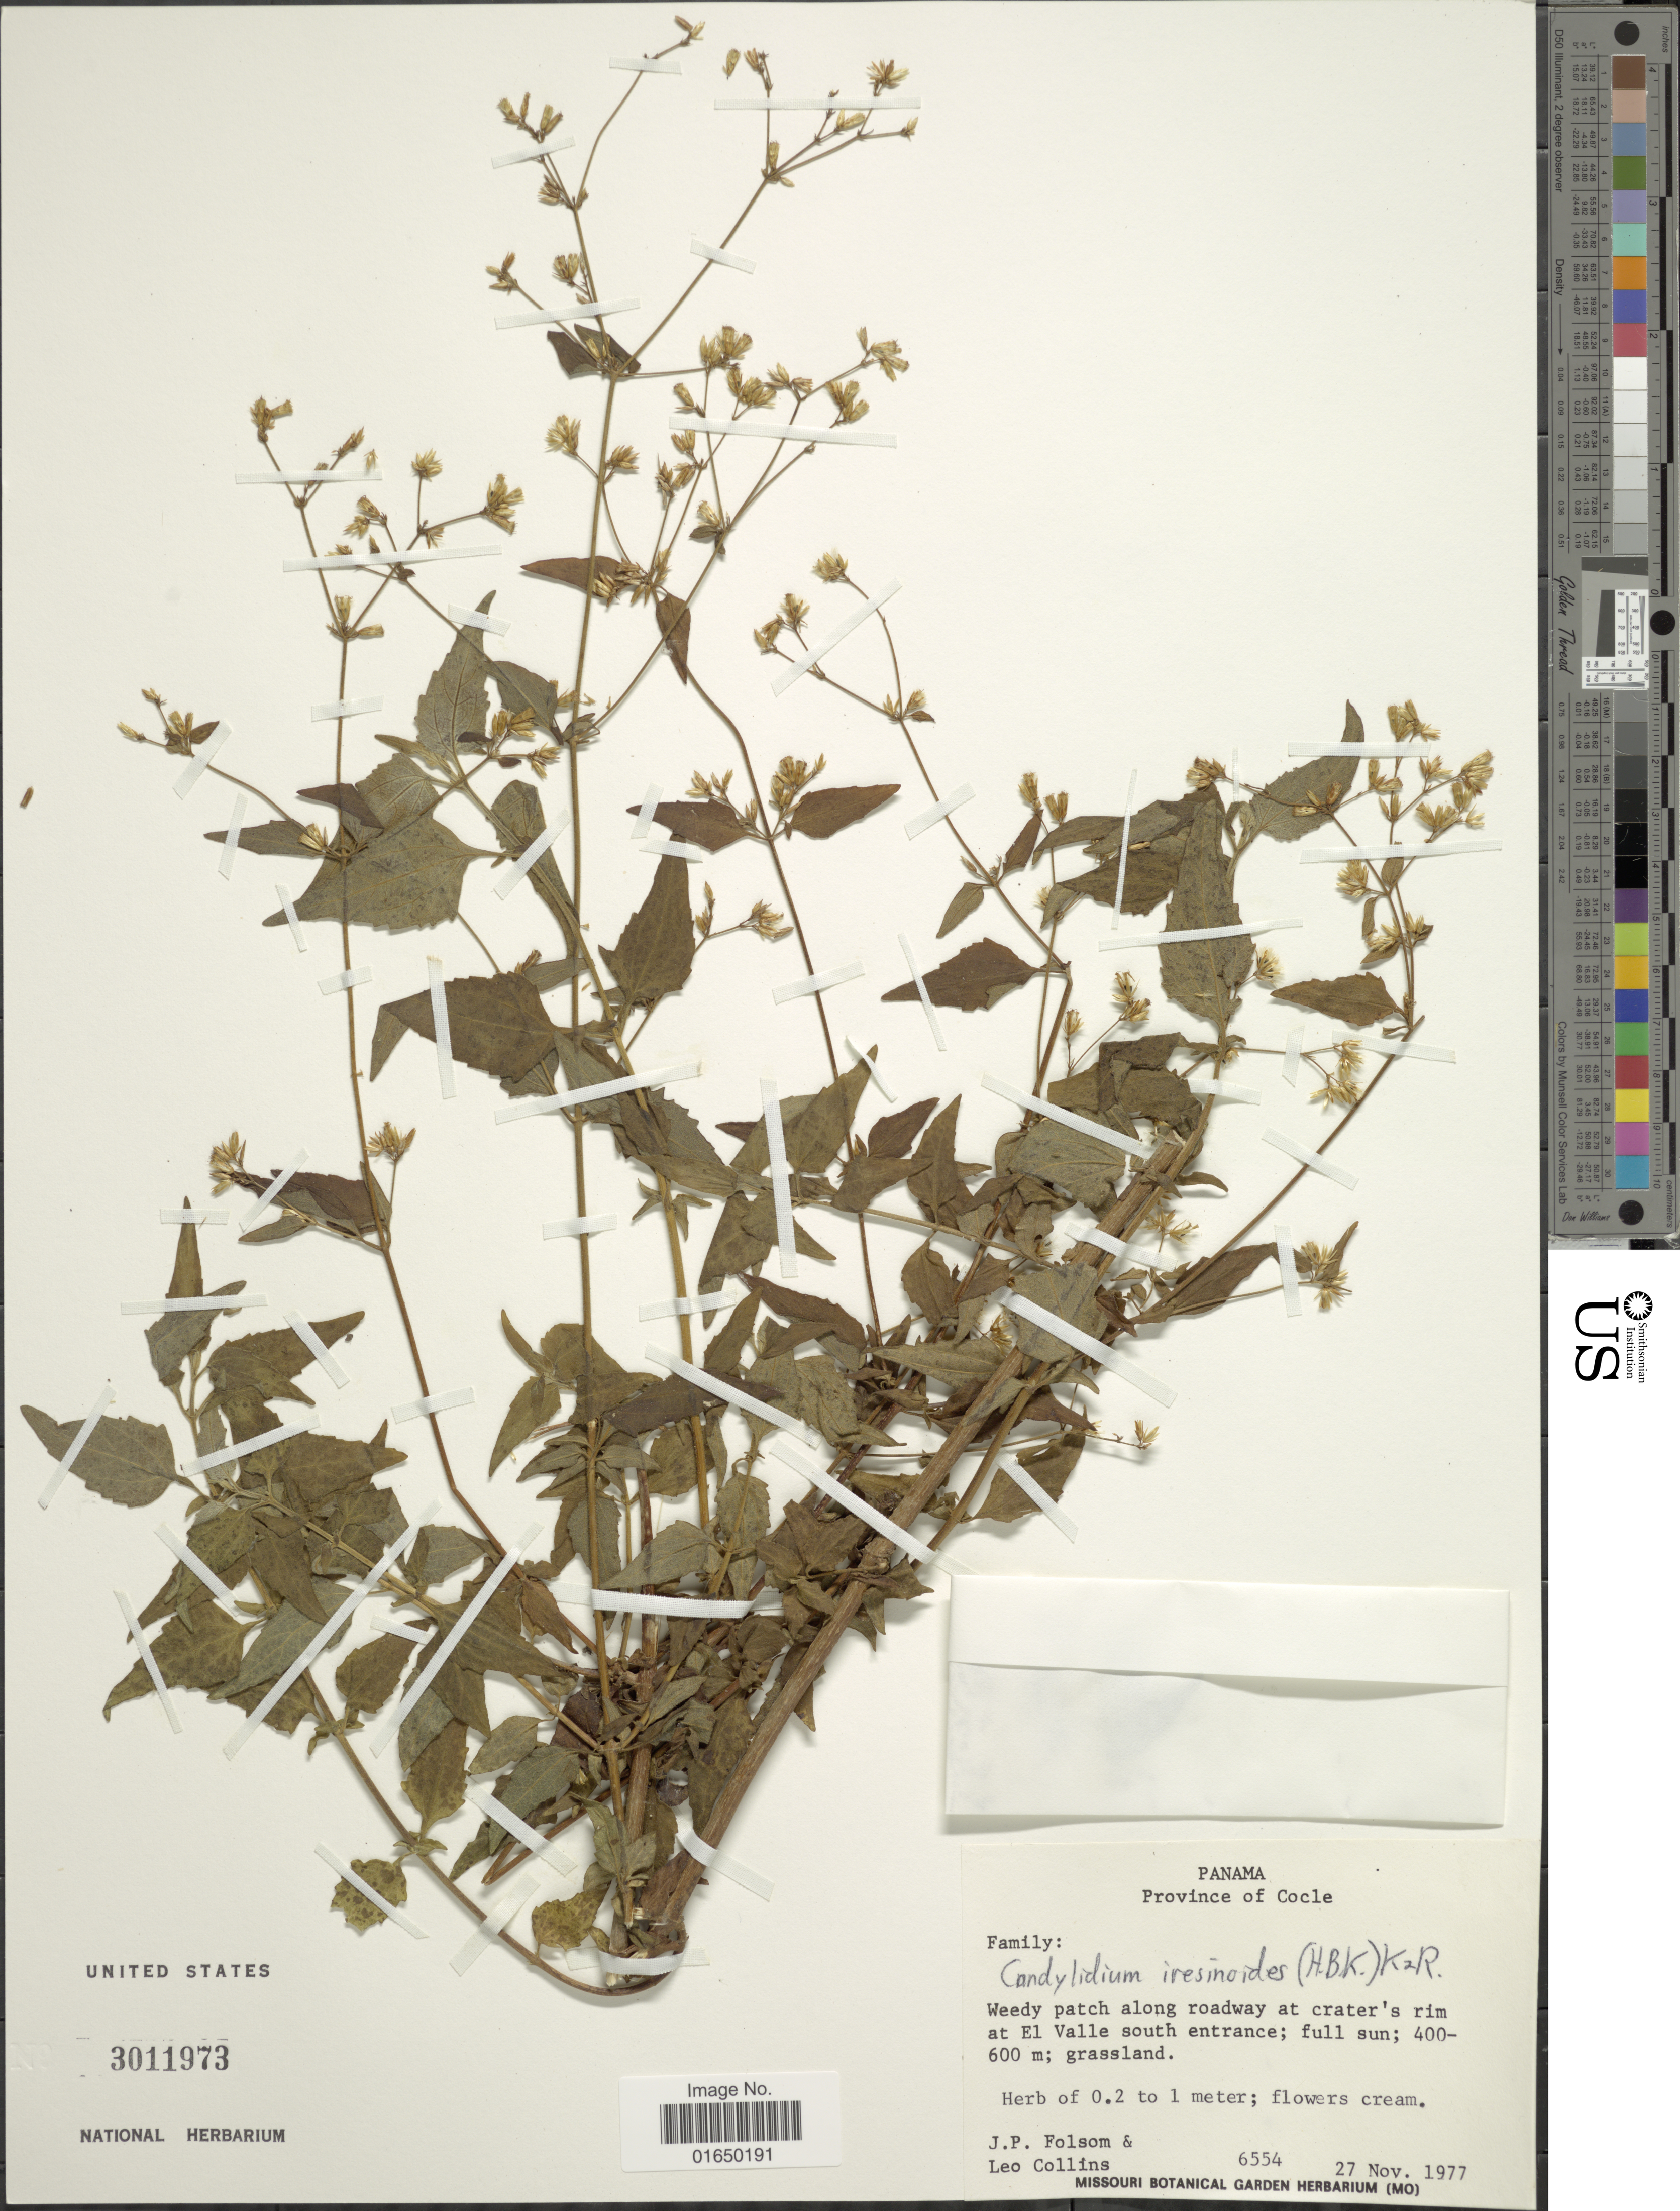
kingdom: Plantae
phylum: Tracheophyta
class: Magnoliopsida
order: Asterales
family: Asteraceae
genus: Condylidium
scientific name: Condylidium iresinoides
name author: (Kunth) R.M. King & H. Rob.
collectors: J. P. Folsom & L. Collins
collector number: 6554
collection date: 1977-11-27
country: Panama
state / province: Coclé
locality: Weedy patch along roadway at crater's rim at El Valle south entrance; full sub=n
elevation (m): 400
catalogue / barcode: US 3011973